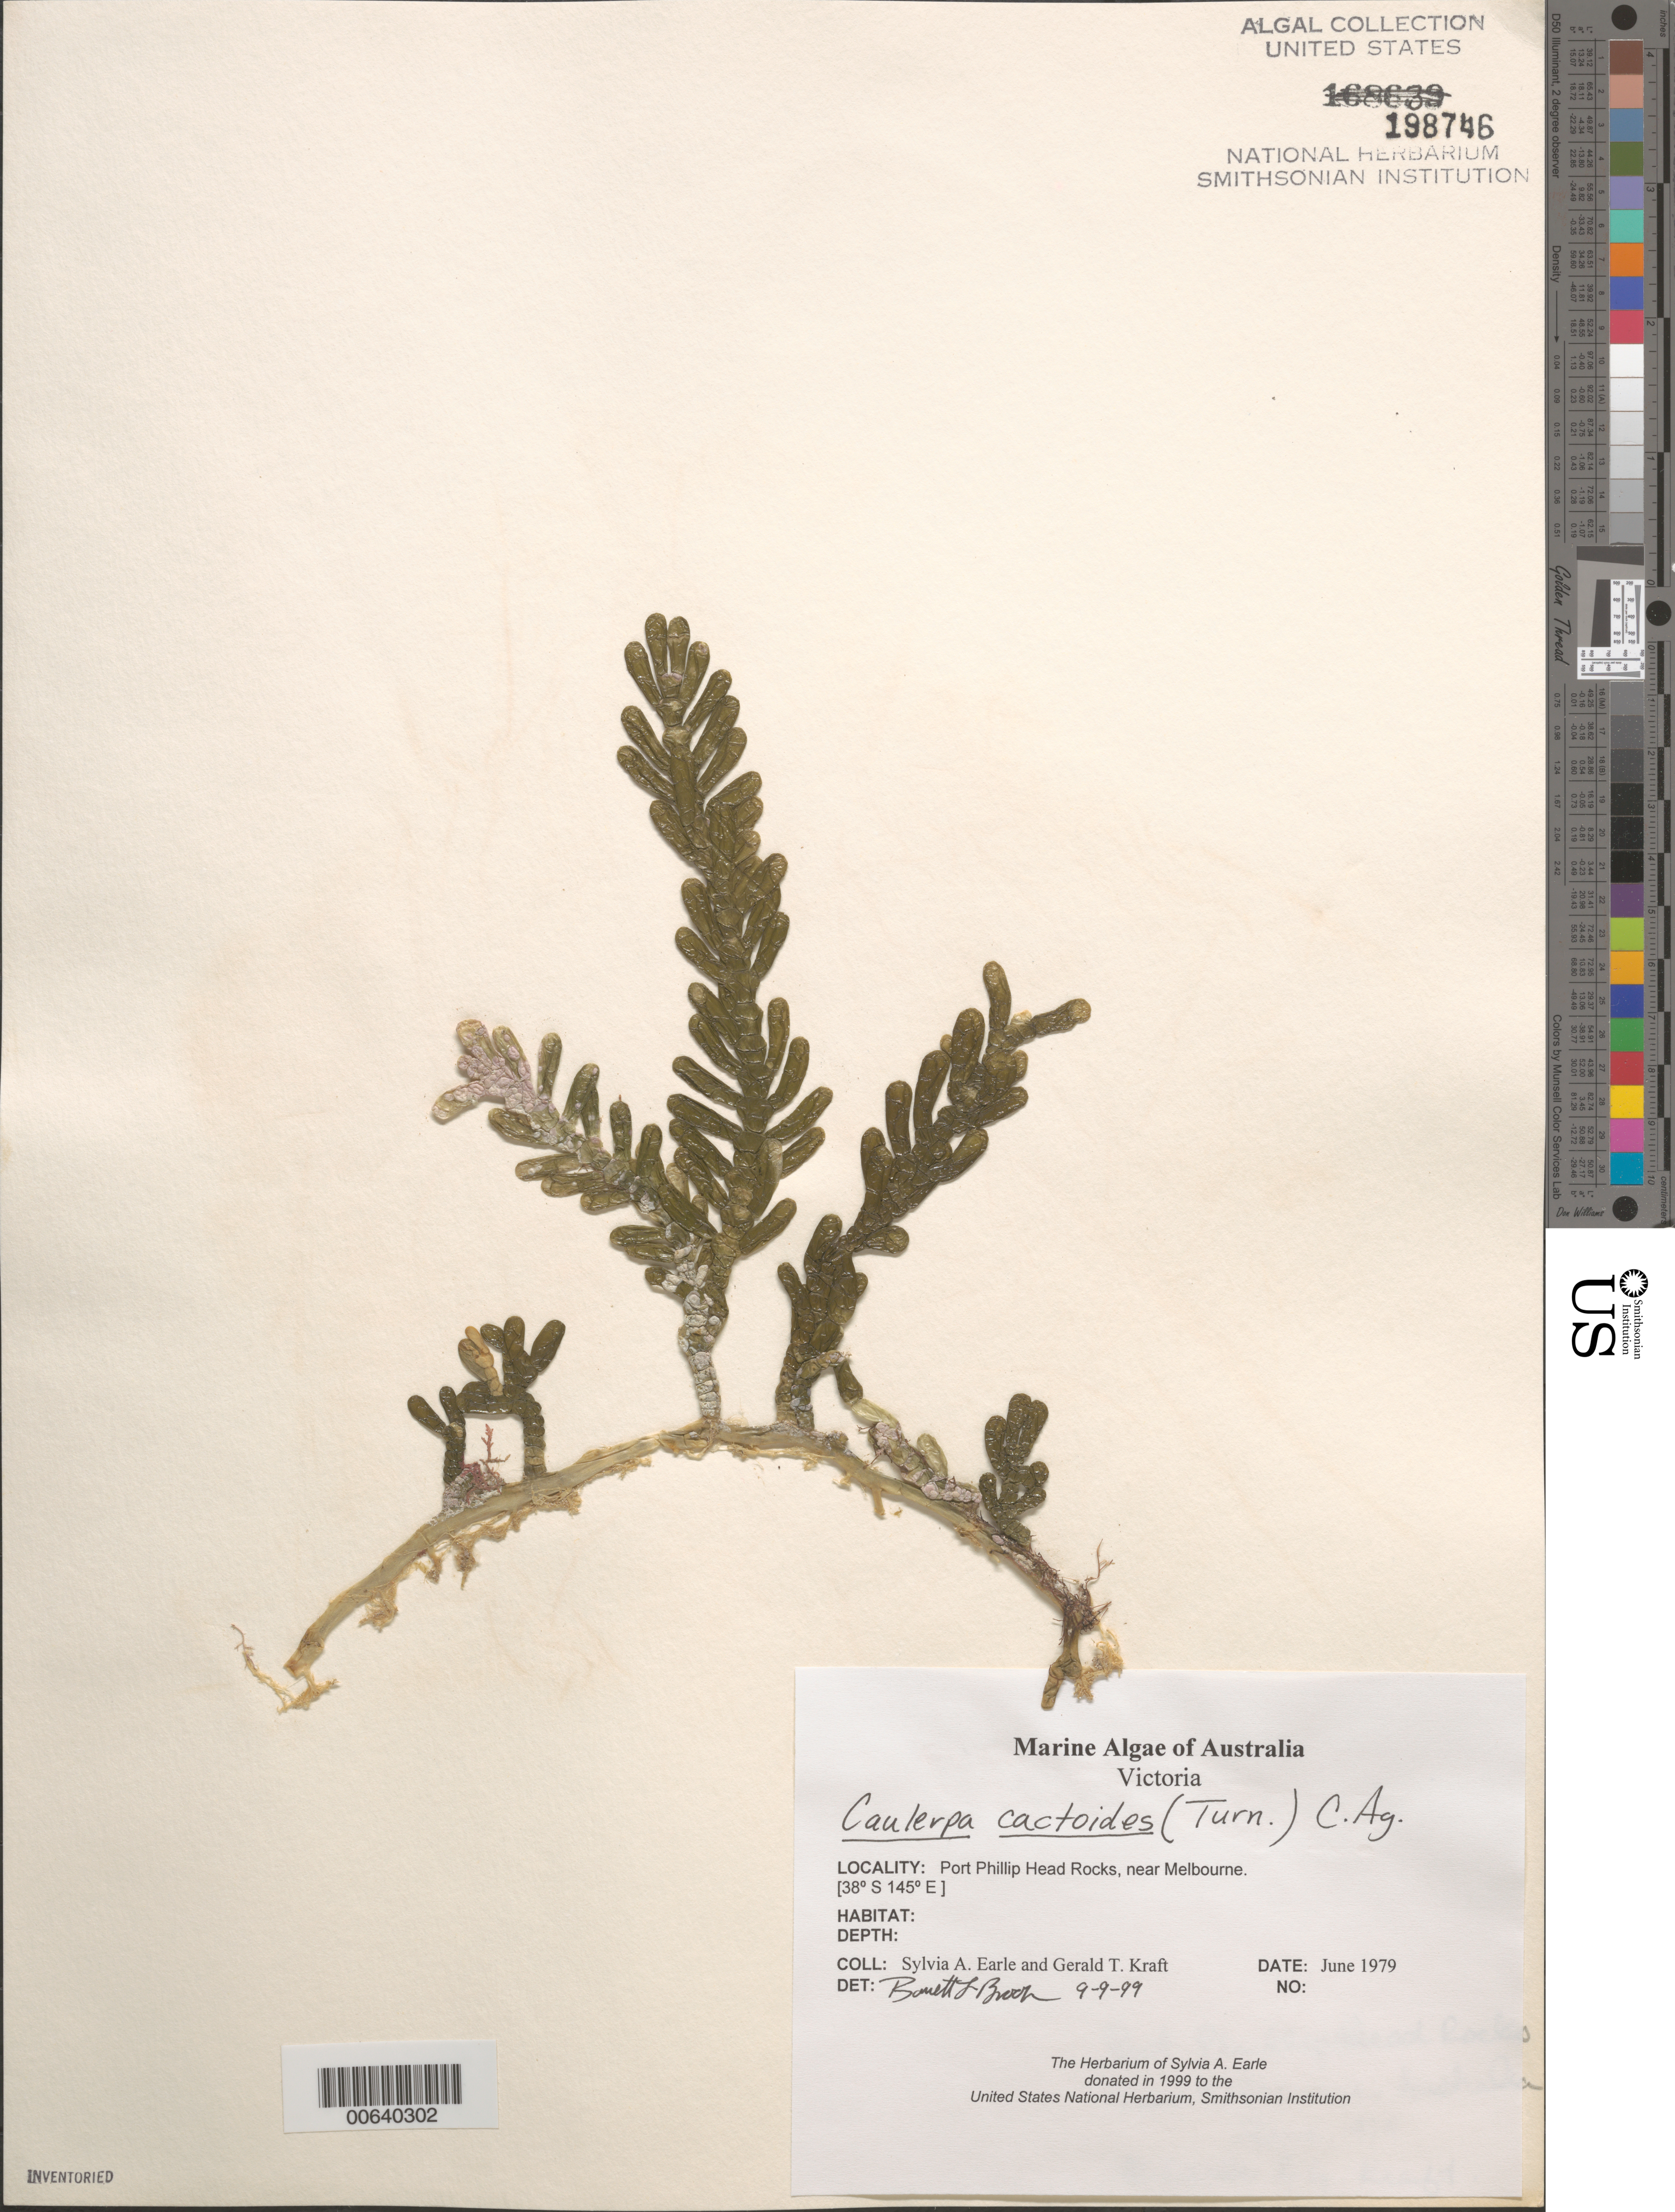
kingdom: Plantae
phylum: Chlorophyta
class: Ulvophyceae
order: Bryopsidales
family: Caulerpaceae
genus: Caulerpa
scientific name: Caulerpa brownii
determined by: Brooks, B. L., (BOT), Smithsonian Institution - National Museum of Natural History (UNITED STATES)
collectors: S. A. Earle & G. T. Kraft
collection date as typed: Jun 1979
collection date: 1979-06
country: Australia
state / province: Victoria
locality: Port Phillip Head Rocks, near Melbourne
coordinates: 38 S, 145 E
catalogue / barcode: US 198746